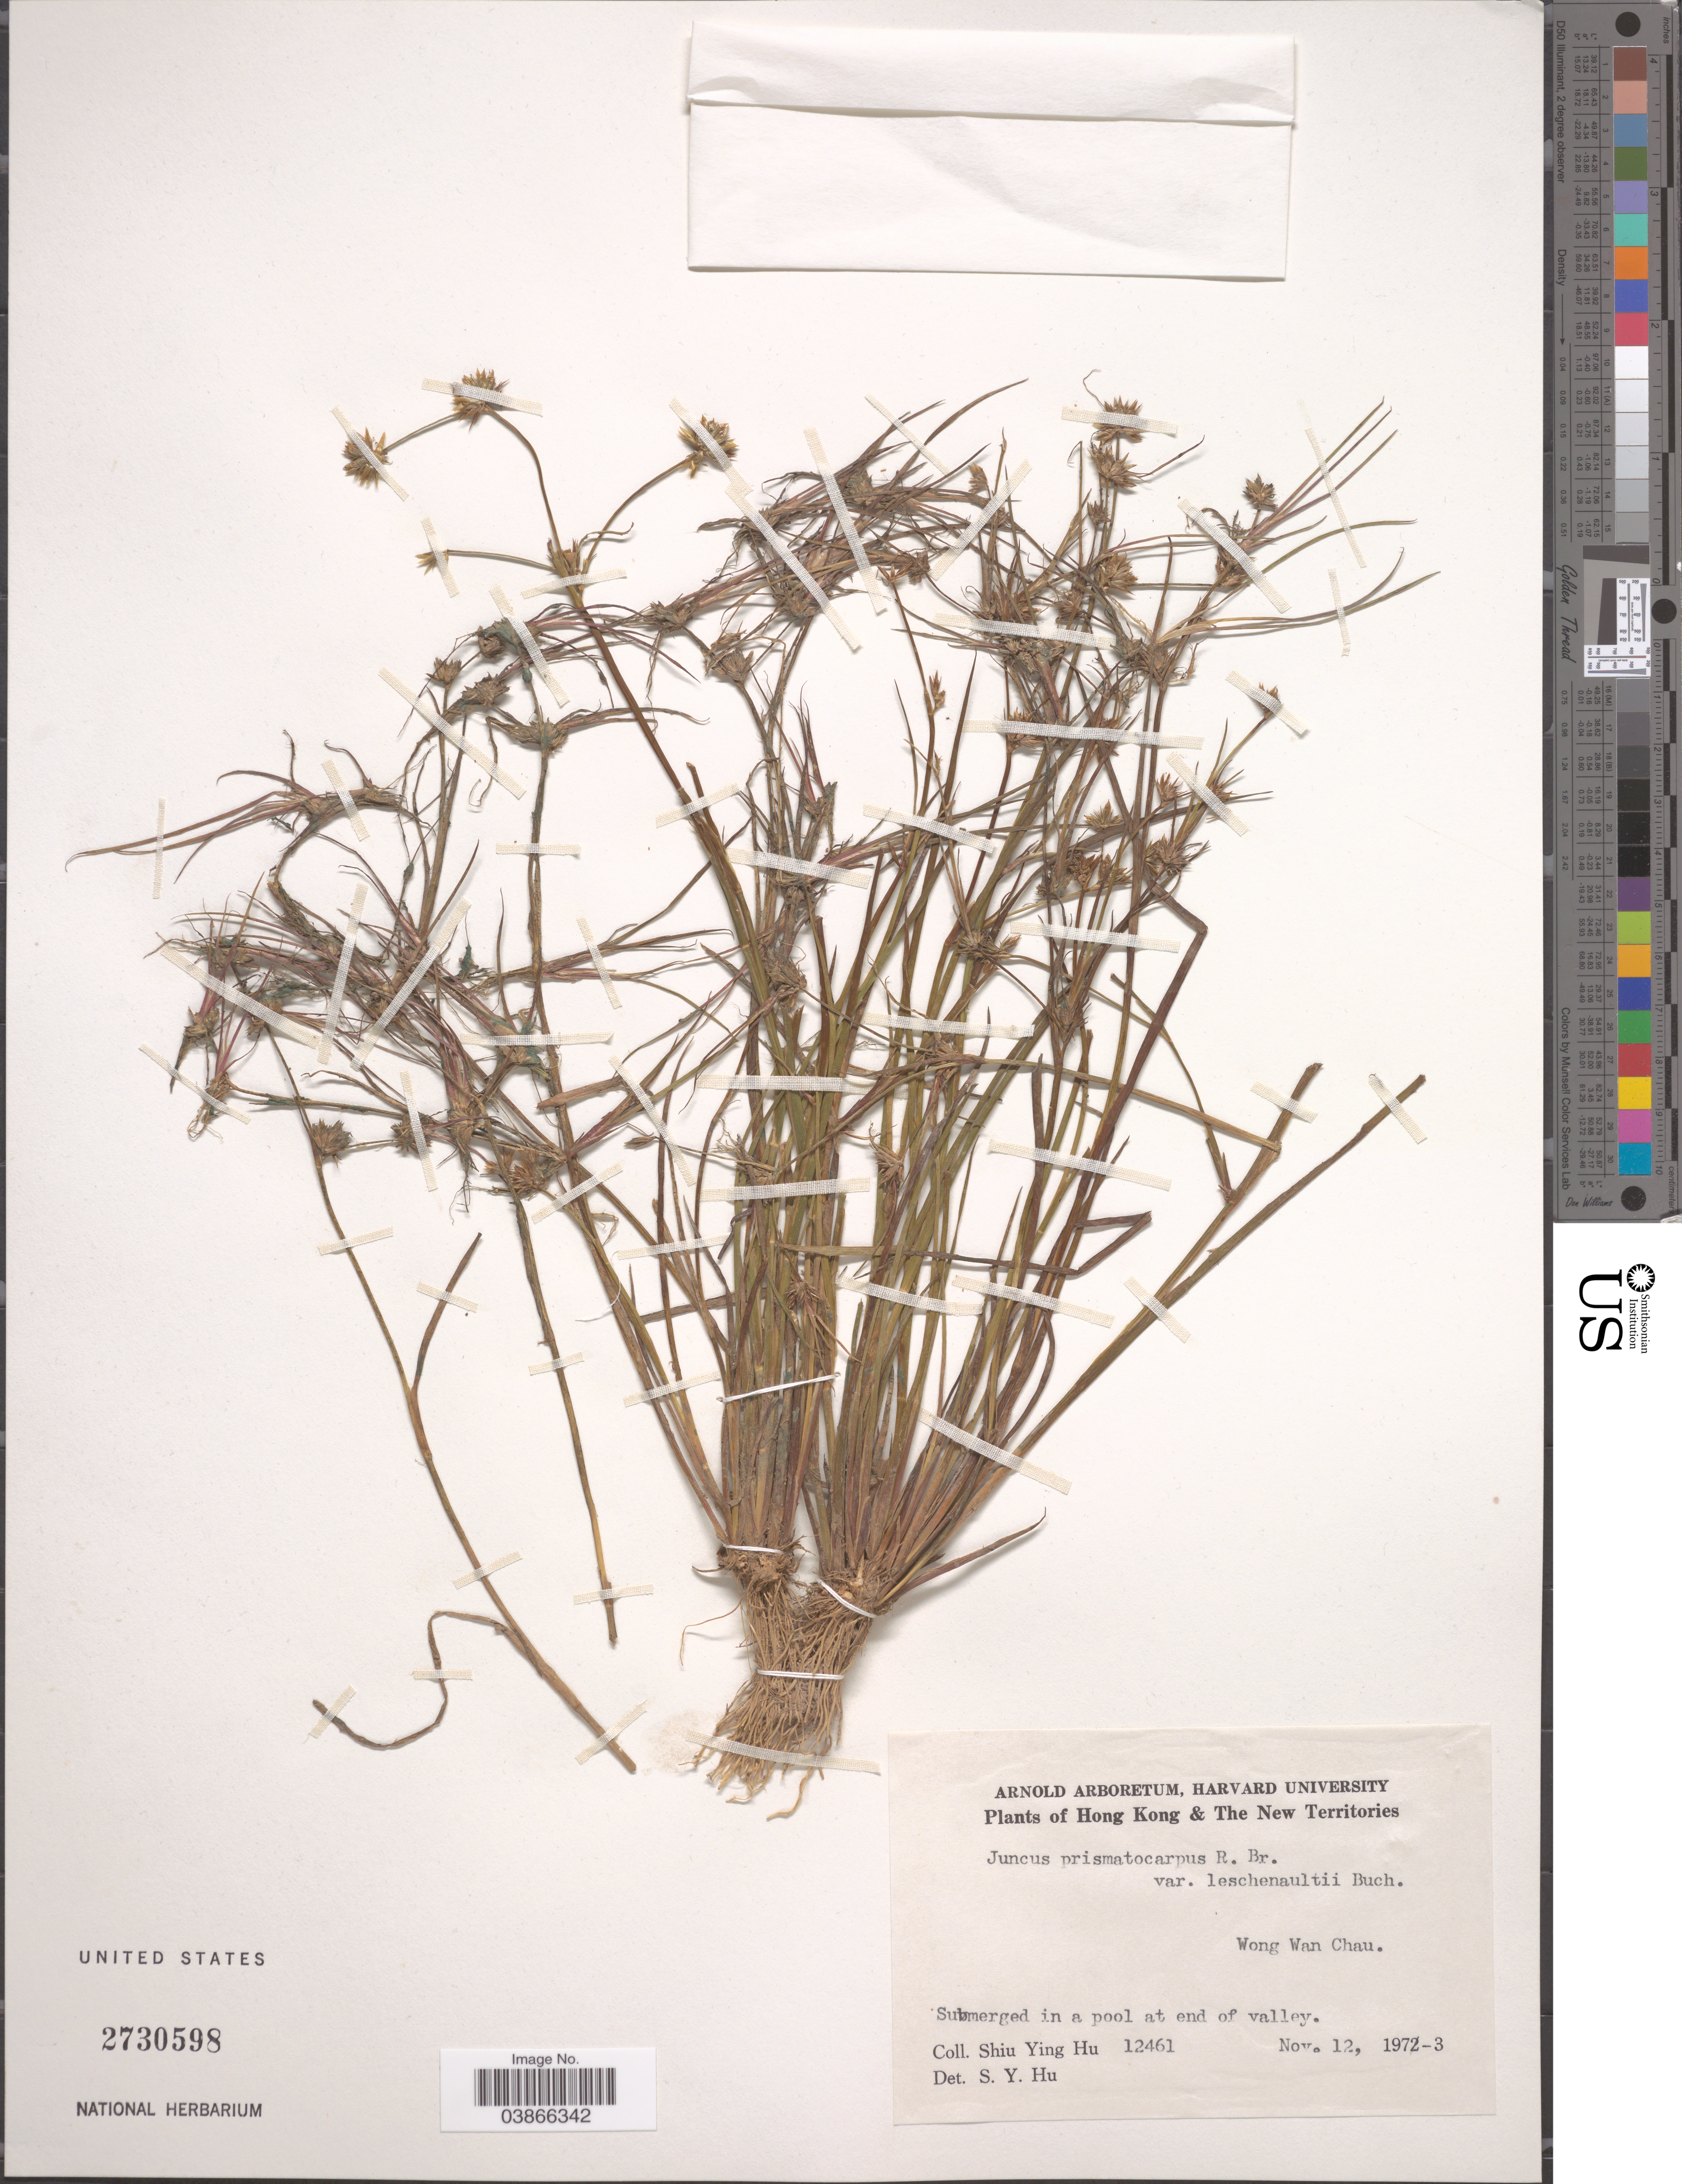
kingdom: Plantae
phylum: Tracheophyta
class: Liliopsida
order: Poales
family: Juncaceae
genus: Juncus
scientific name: Juncus prismatocarpus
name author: R. Br.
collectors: S. Y. Hu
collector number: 12461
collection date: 1973-11-12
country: China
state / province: Hong Kong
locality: The New Territories. Wong Wan Chau. End of valley.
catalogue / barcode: US 2730598